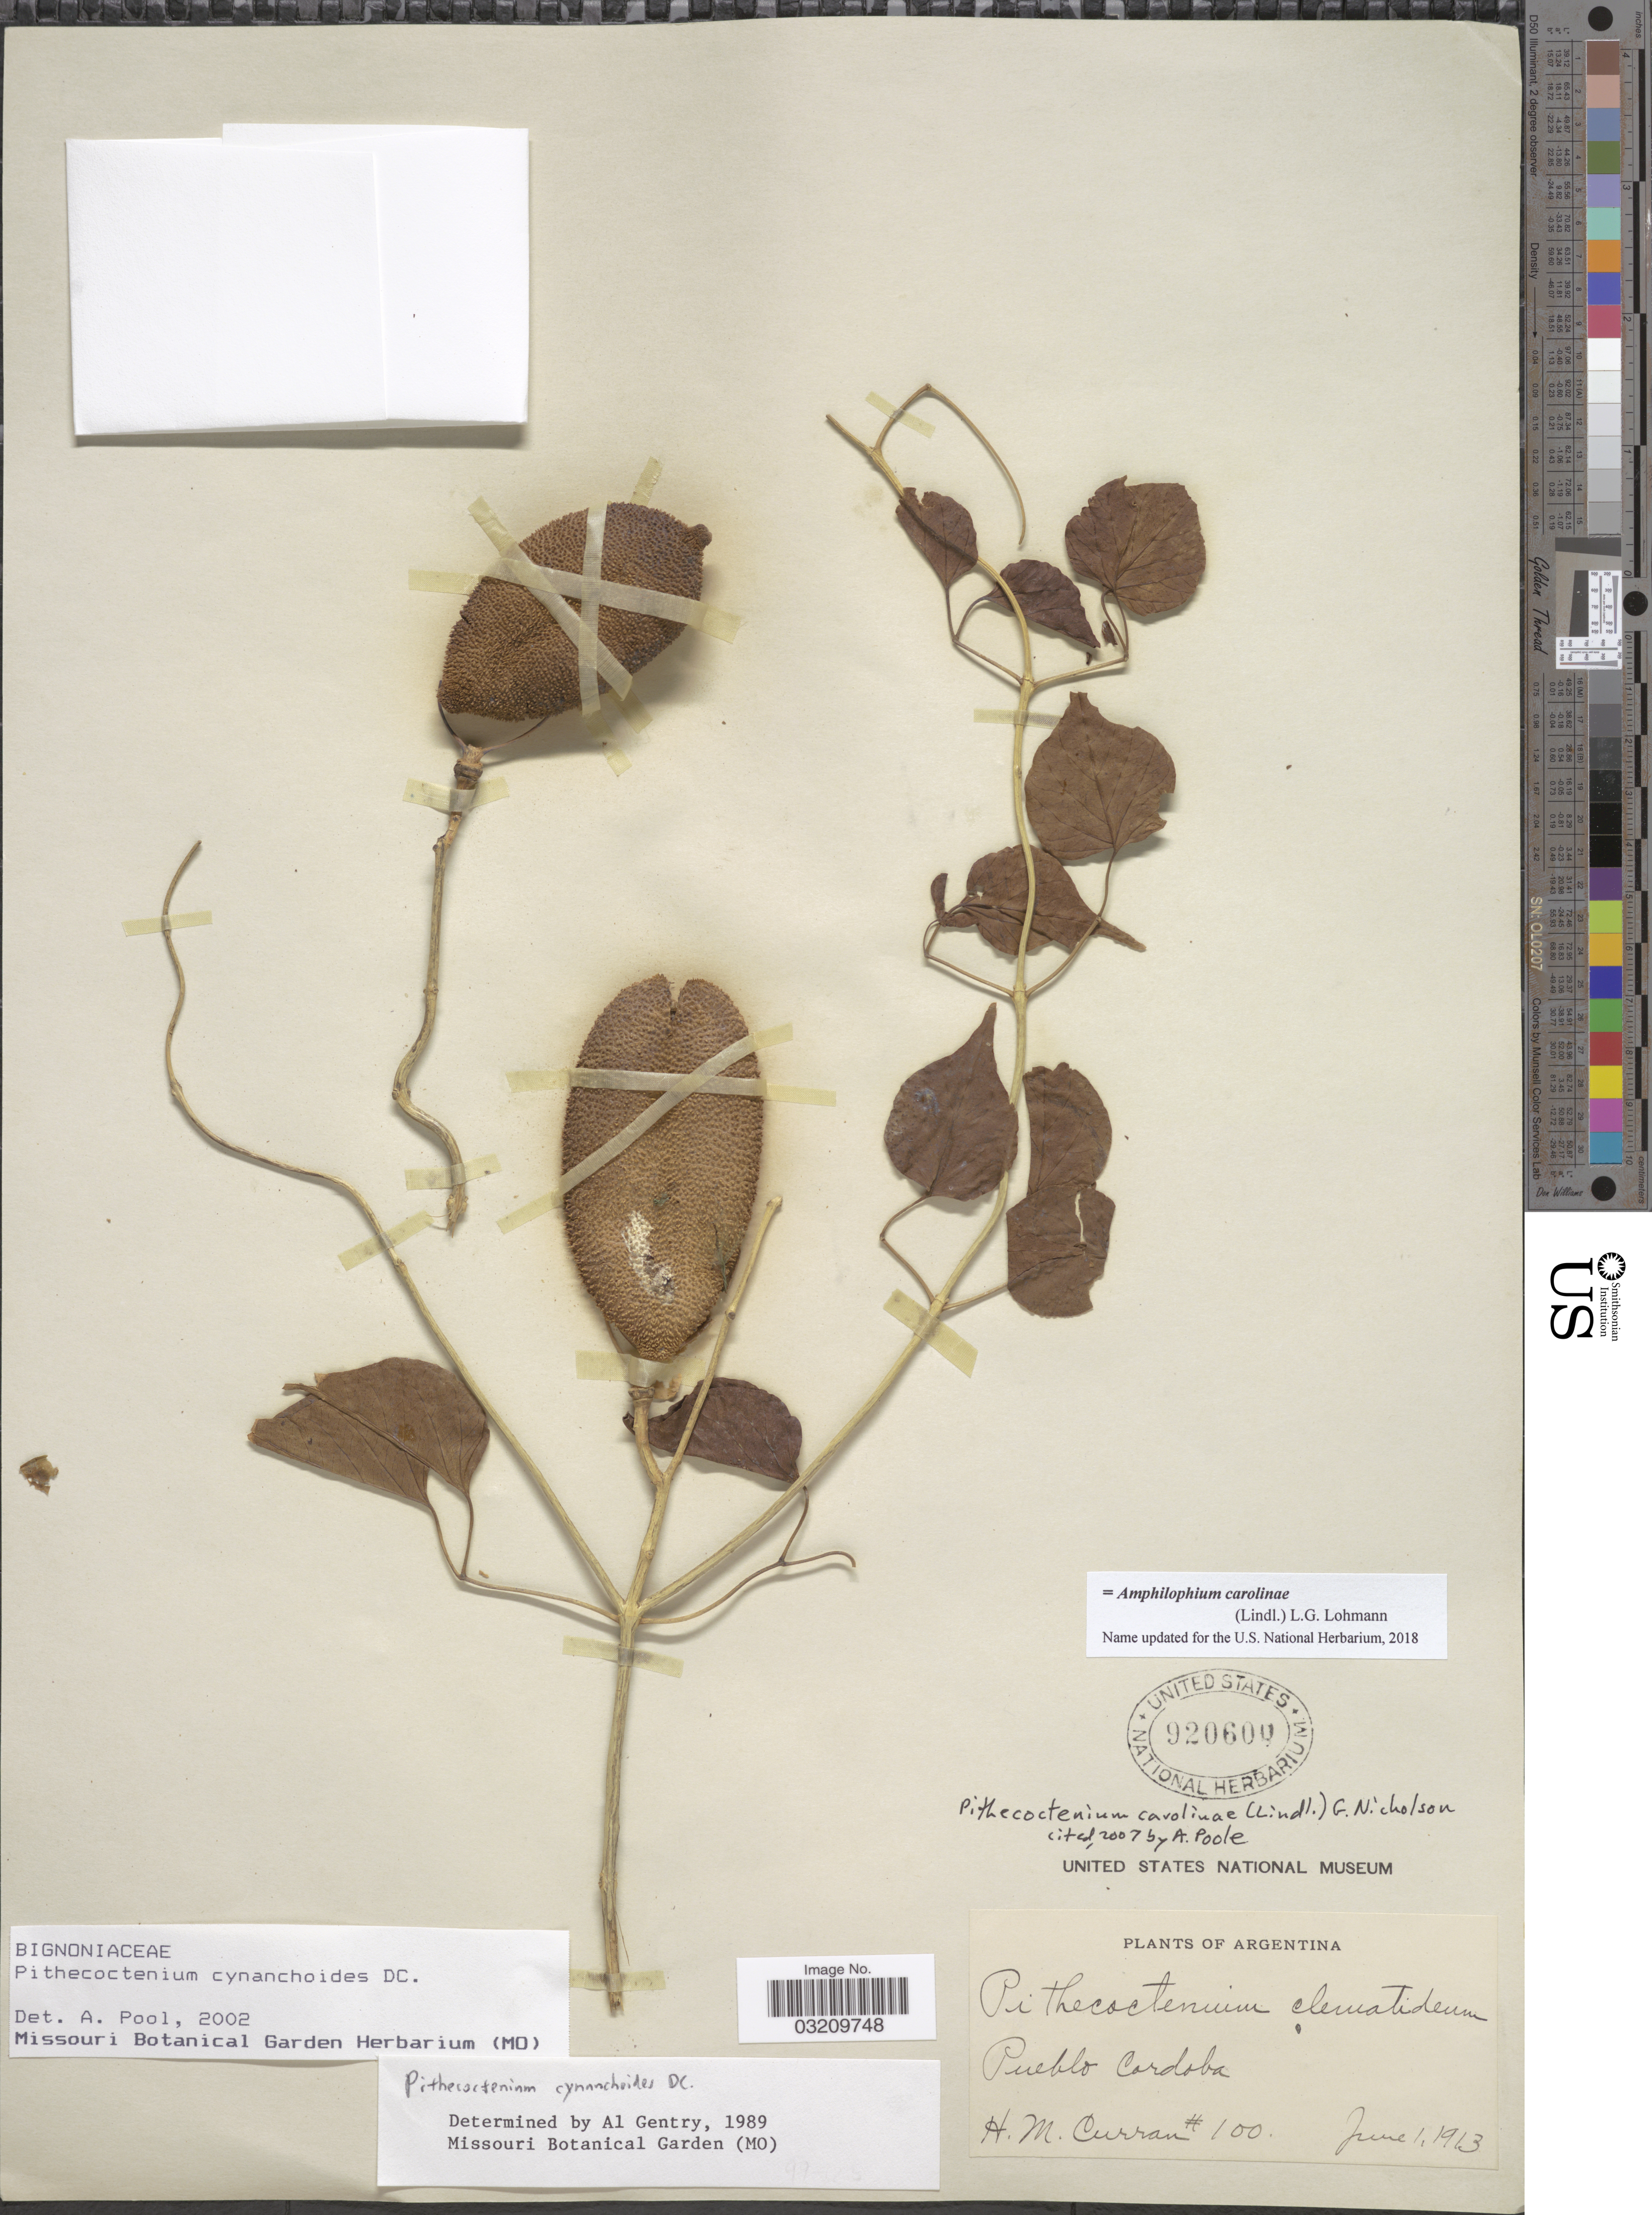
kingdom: Plantae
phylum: Tracheophyta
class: Magnoliopsida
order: Lamiales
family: Bignoniaceae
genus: Amphilophium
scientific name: Amphilophium carolinae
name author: (Lindl.) L.G. Lohmann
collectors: H. M. Curran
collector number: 100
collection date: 1913-06-01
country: Argentina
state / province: Cordoba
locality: Pueblo Cordoba.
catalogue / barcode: US 920600